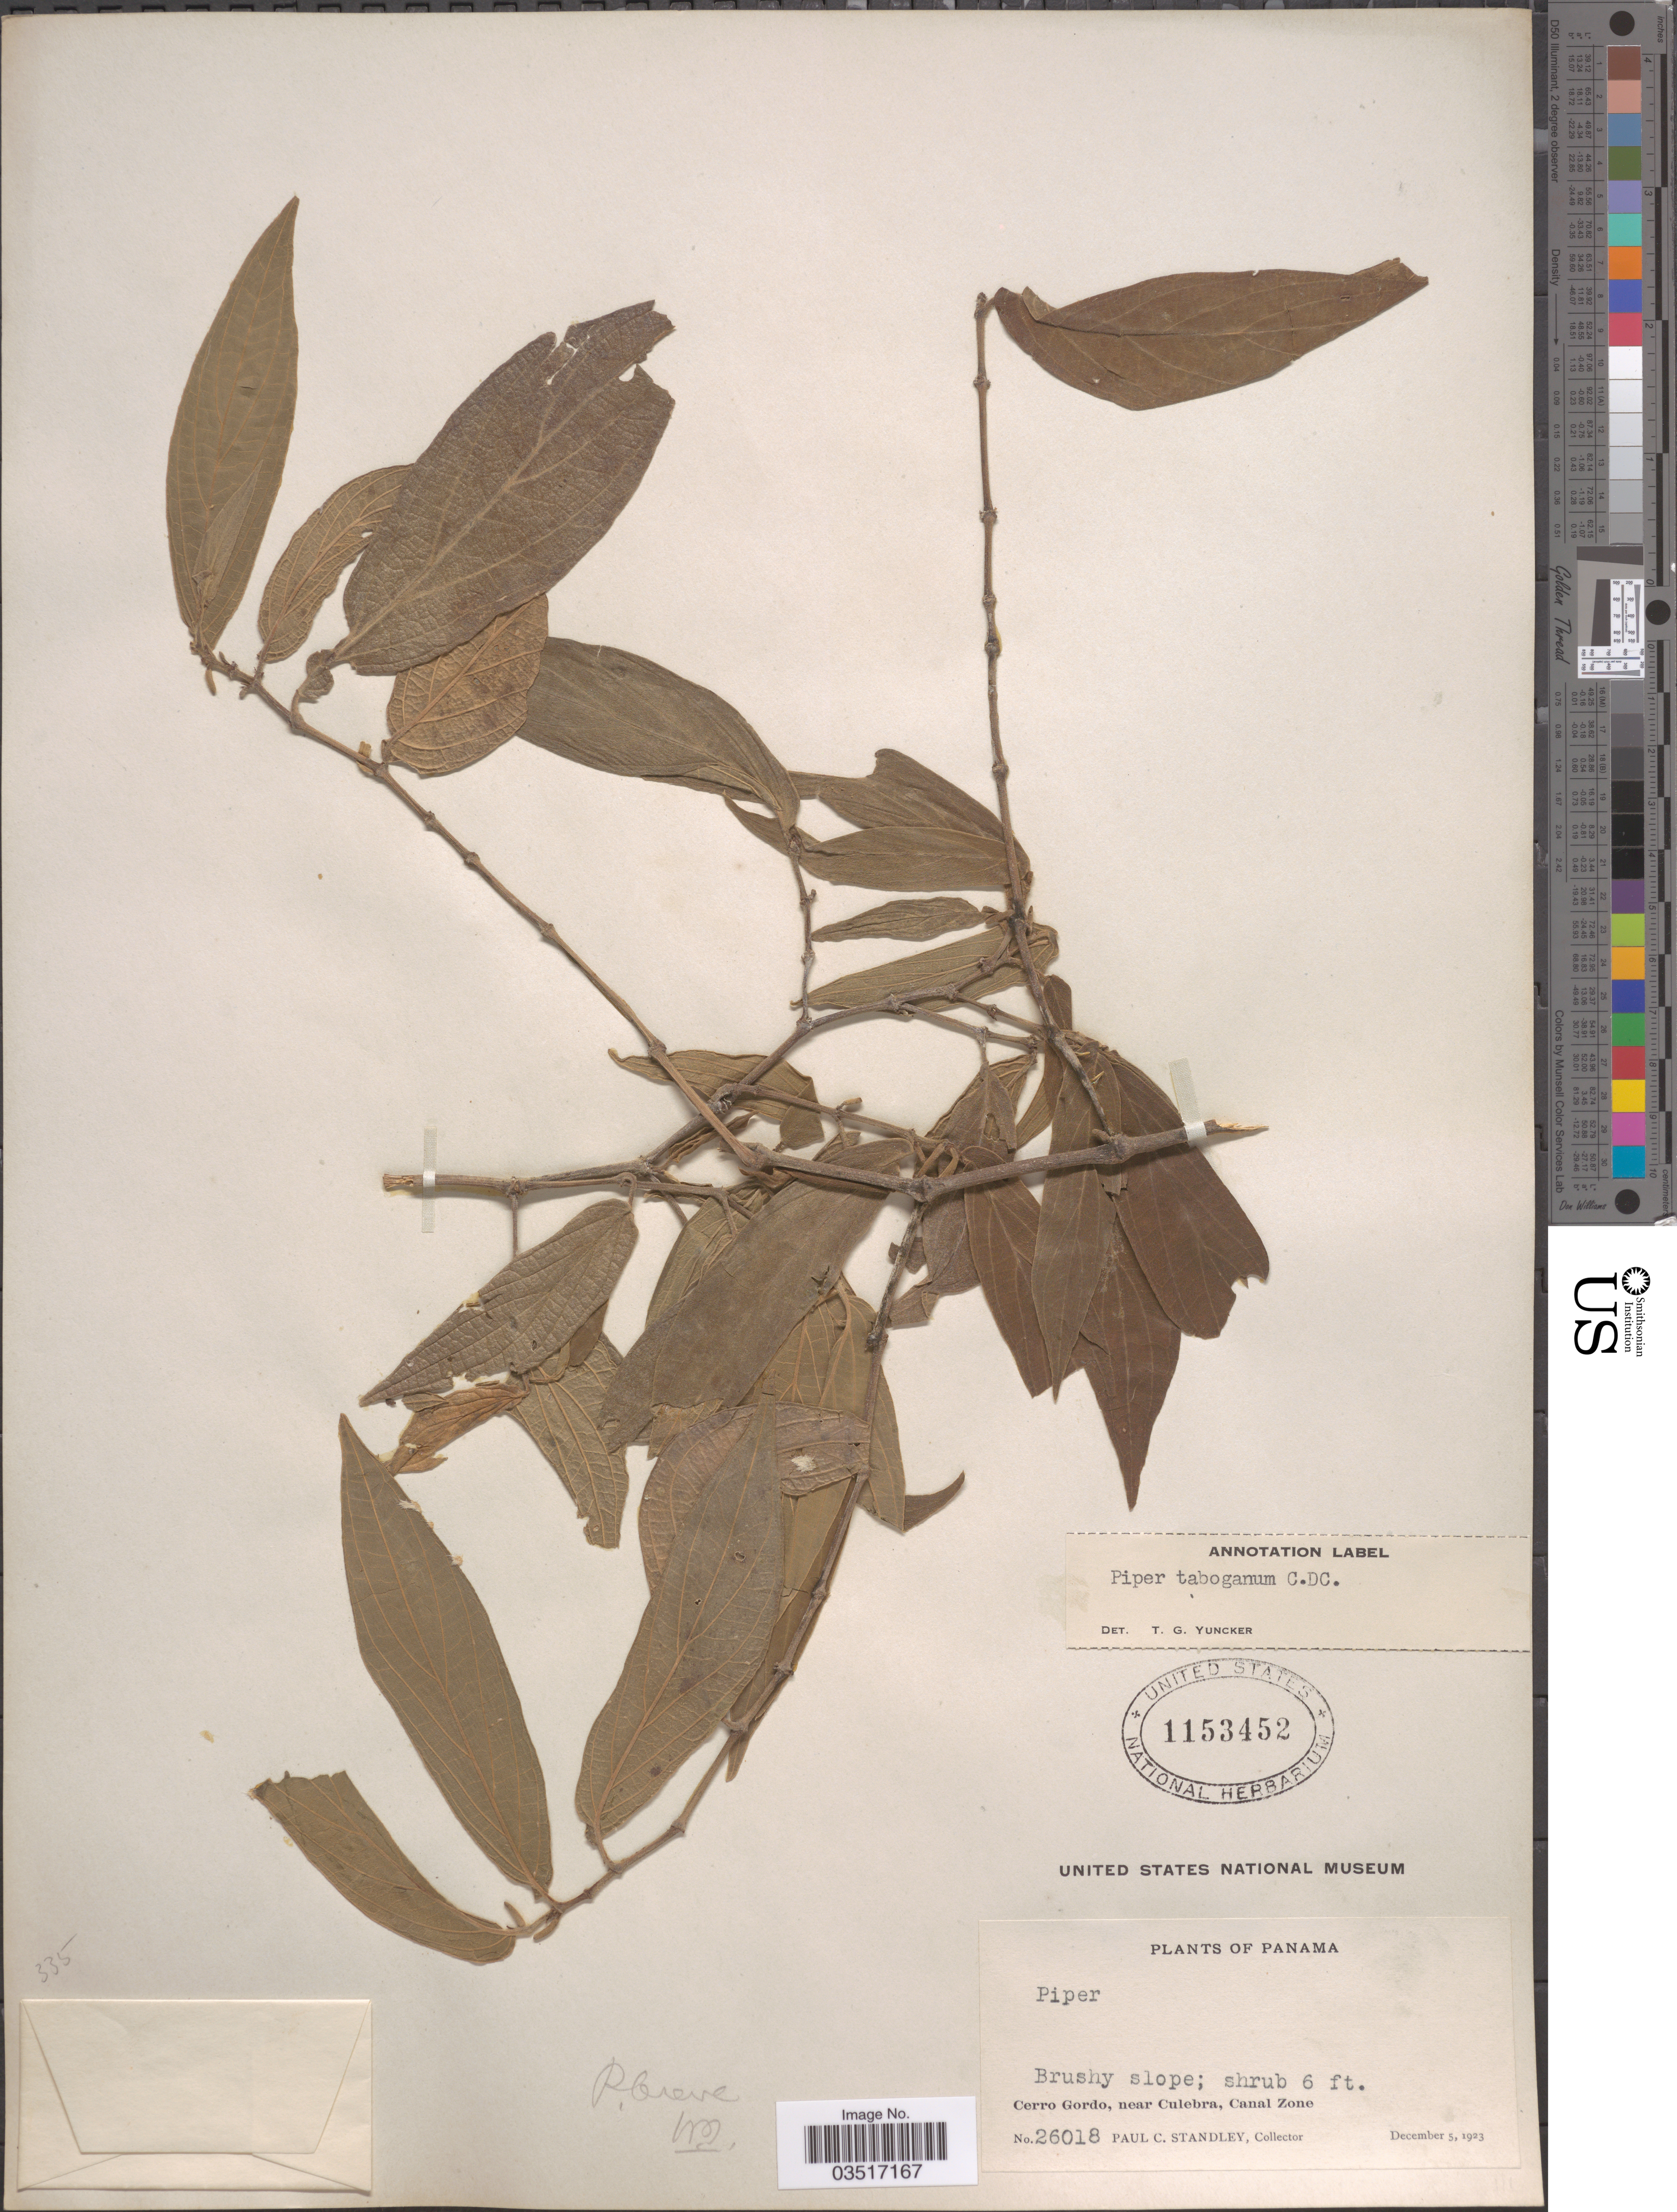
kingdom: Plantae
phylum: Tracheophyta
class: Magnoliopsida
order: Piperales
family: Piperaceae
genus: Piper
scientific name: Piper taboganum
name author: C. DC.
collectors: P. C. Standley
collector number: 26018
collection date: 1923-12-05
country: Panama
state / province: Colón / Panamá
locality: Cerro Gordo, near Culebra, Canal Zone.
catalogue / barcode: US 1153452